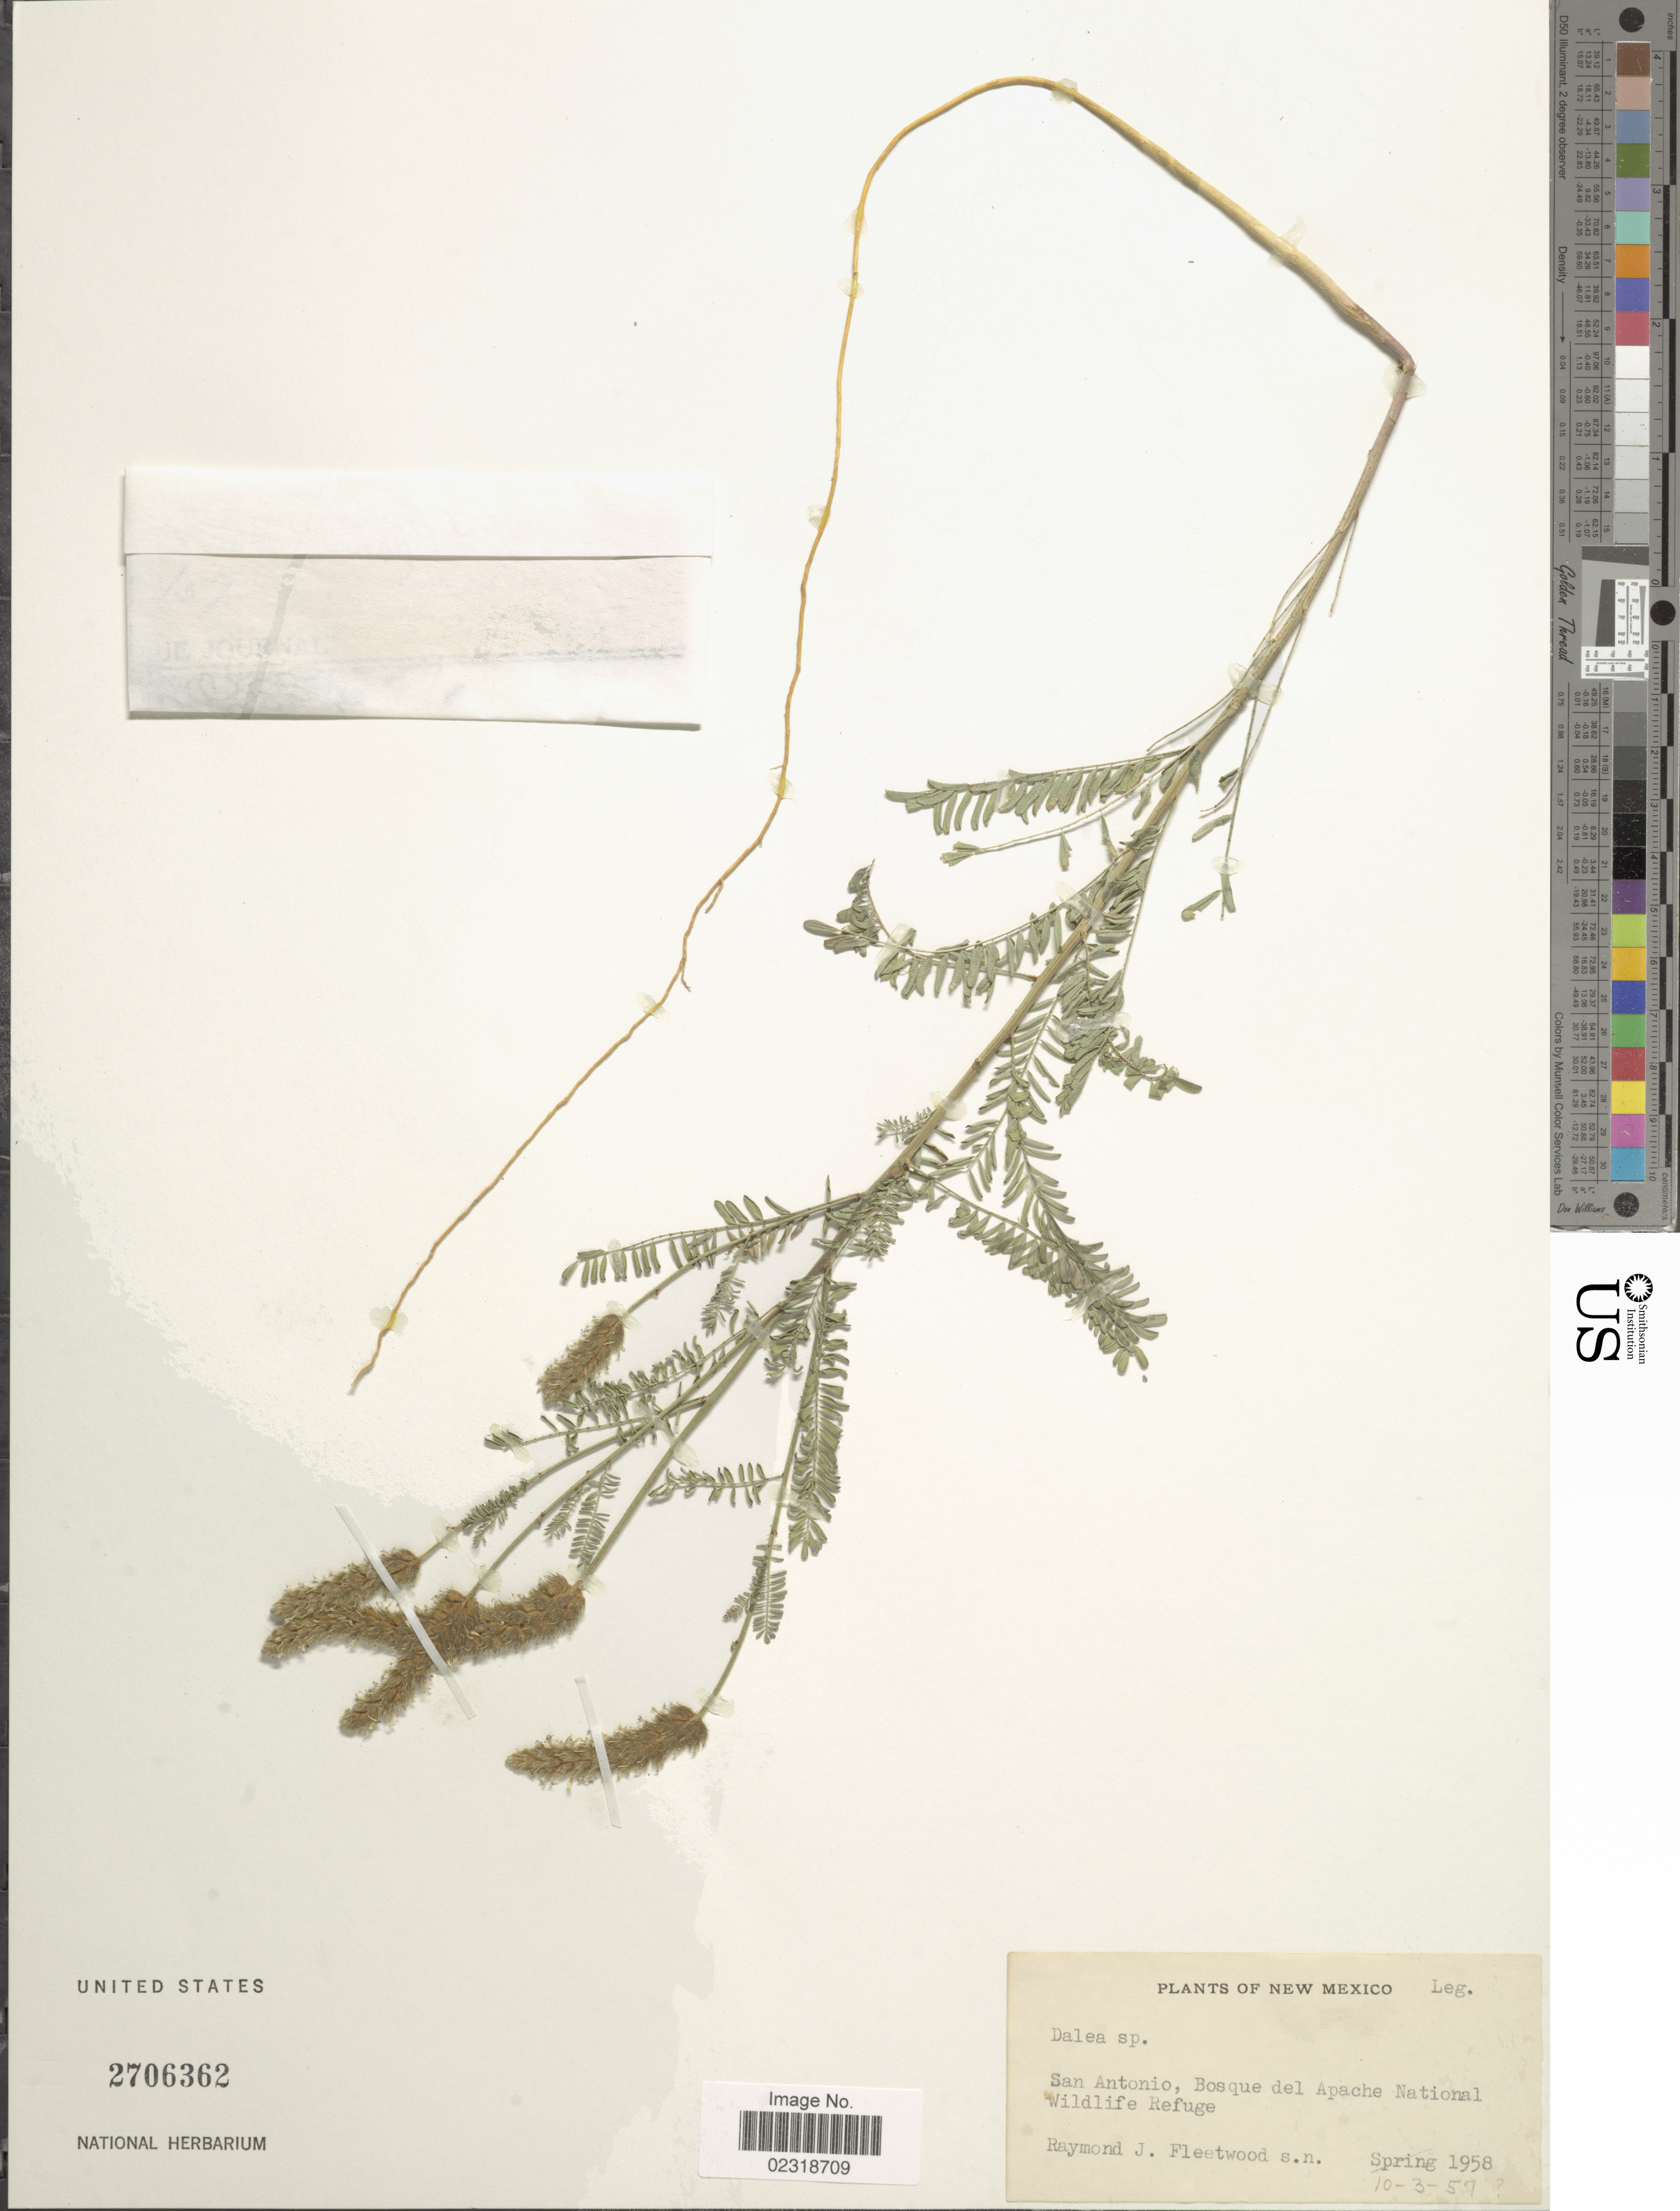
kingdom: Plantae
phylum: Tracheophyta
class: Magnoliopsida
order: Fabales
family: Fabaceae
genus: Dalea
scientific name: Dalea sp.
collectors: R. J. Fleetwood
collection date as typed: Transcribed d/m/y: 10/3/57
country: United States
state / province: New Mexico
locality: San Antonio, Bosque del Apache National Wildlife Refuge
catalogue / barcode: US 2706362